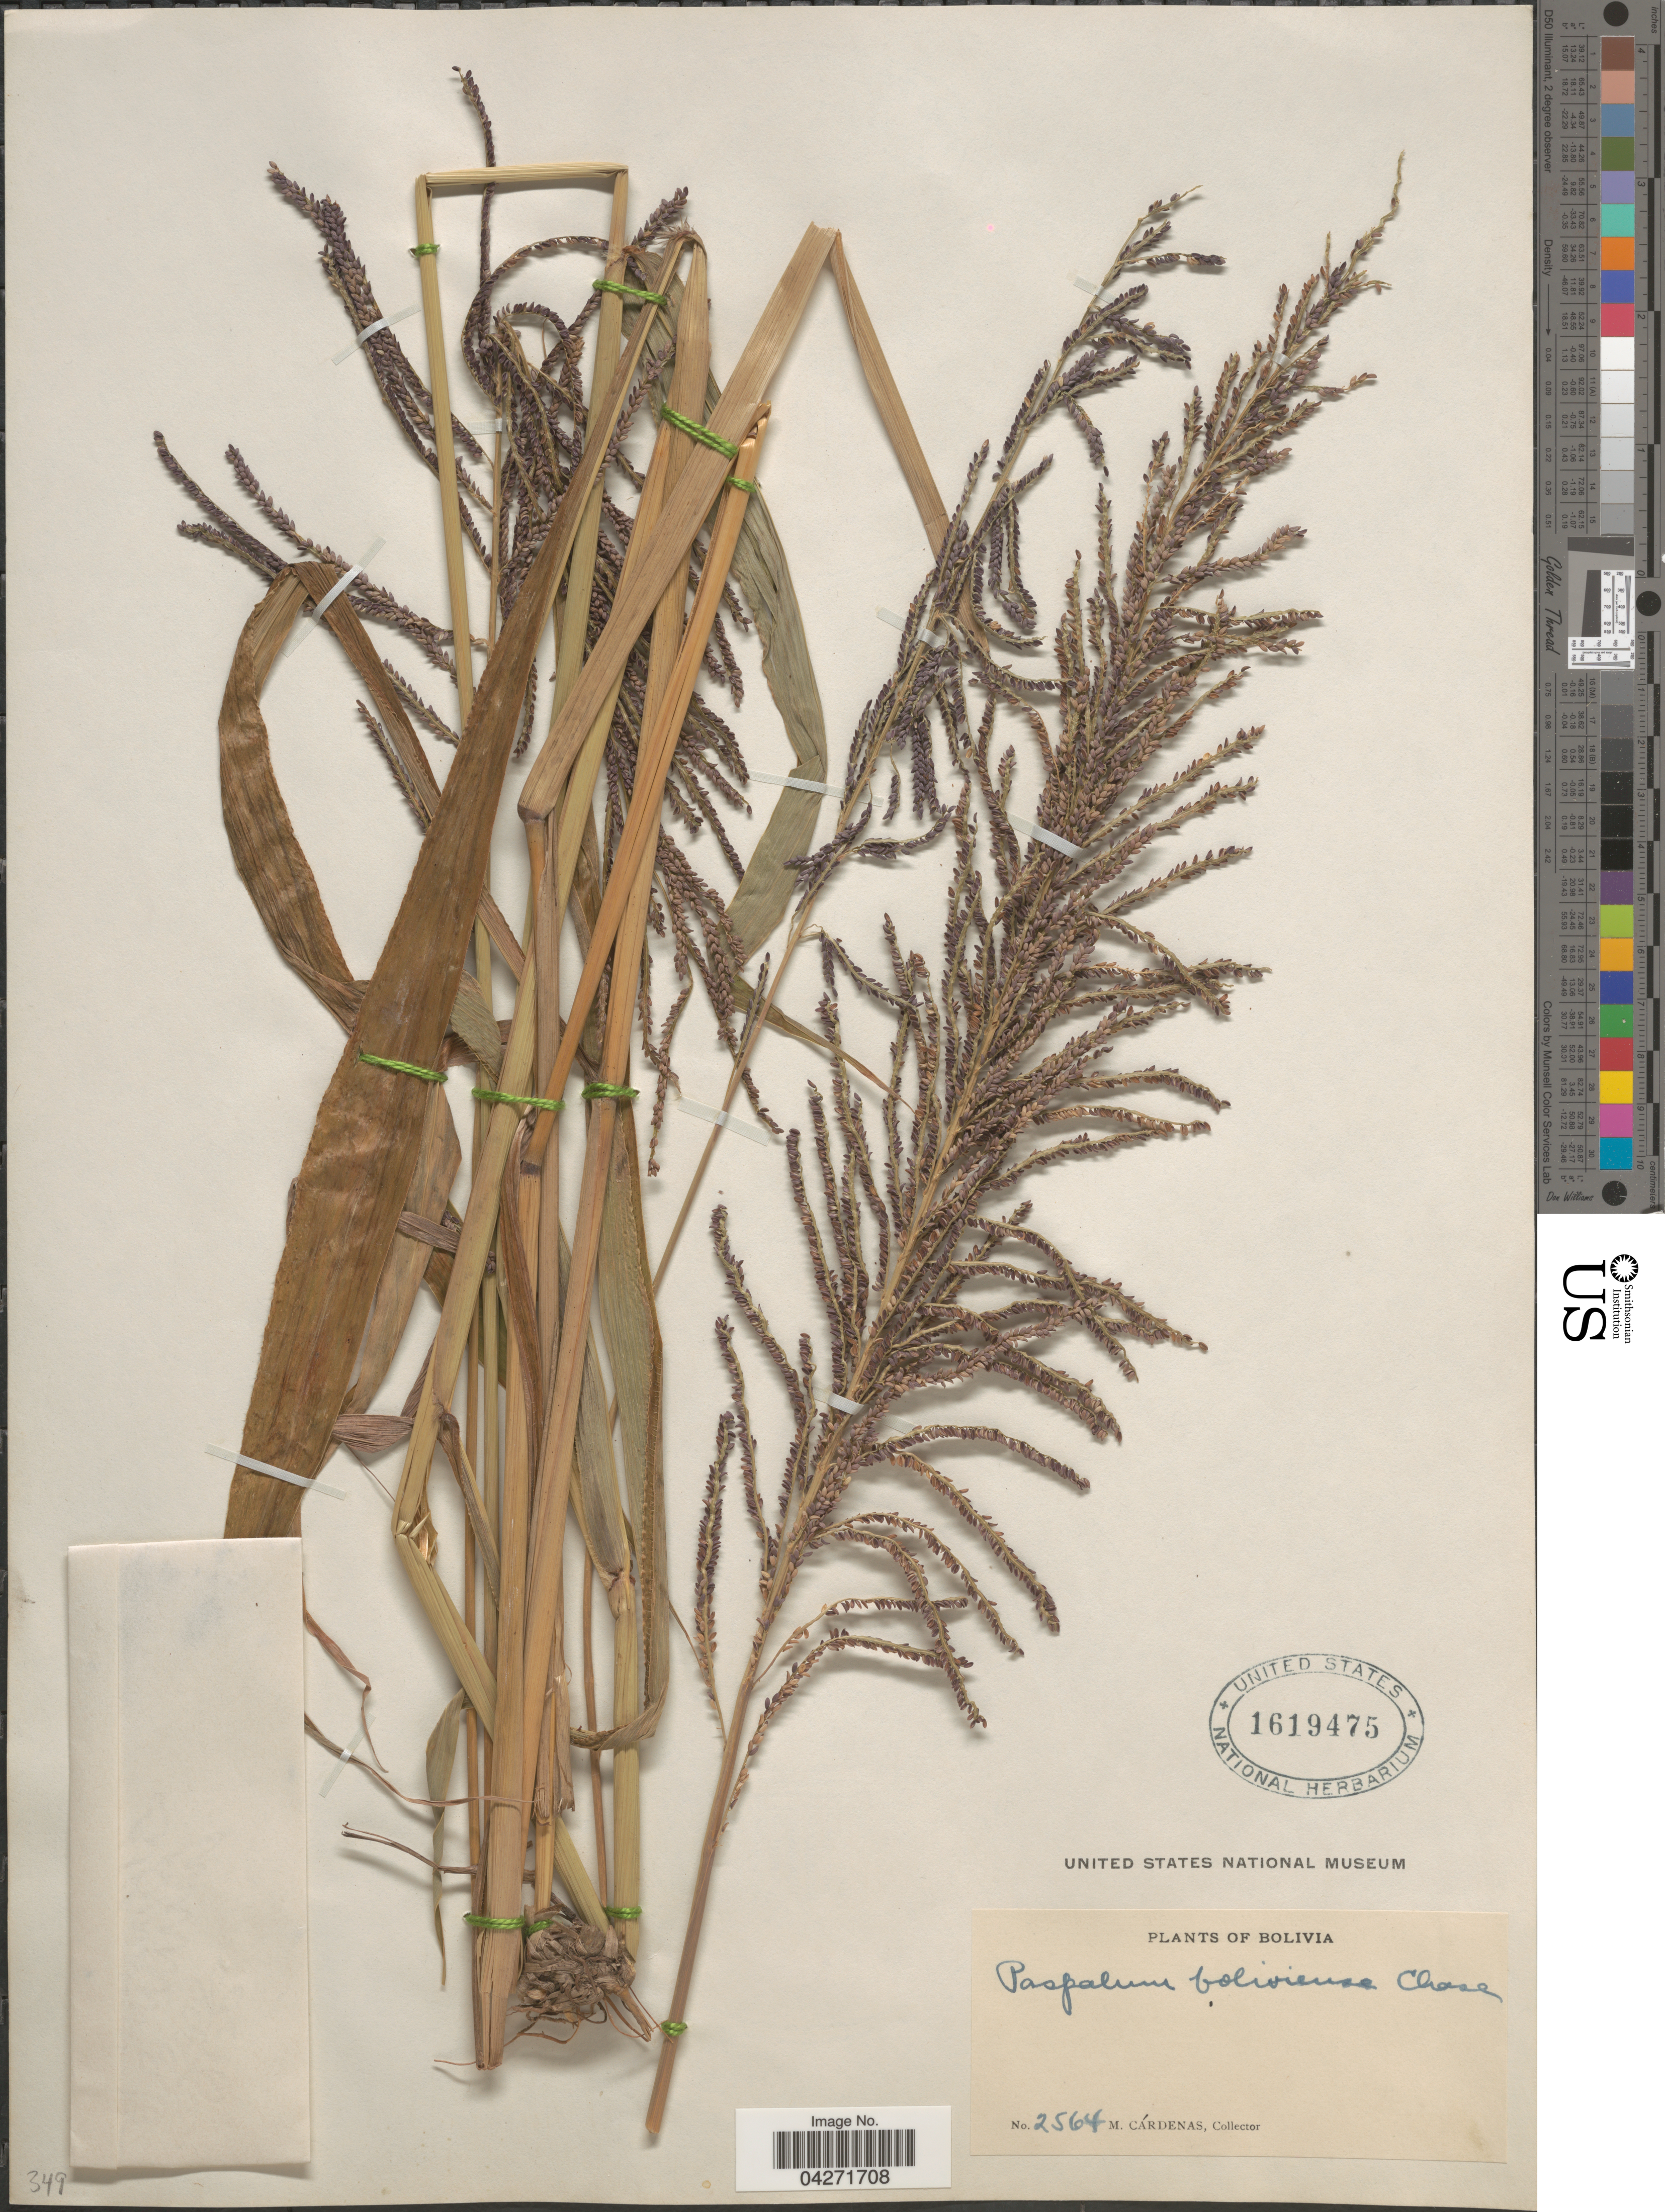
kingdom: Plantae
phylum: Tracheophyta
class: Liliopsida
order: Poales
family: Poaceae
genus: Paspalum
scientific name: Paspalum malacophyllum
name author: Trin.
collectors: M. Cárdenas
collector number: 2564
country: Bolivia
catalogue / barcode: US 1619475